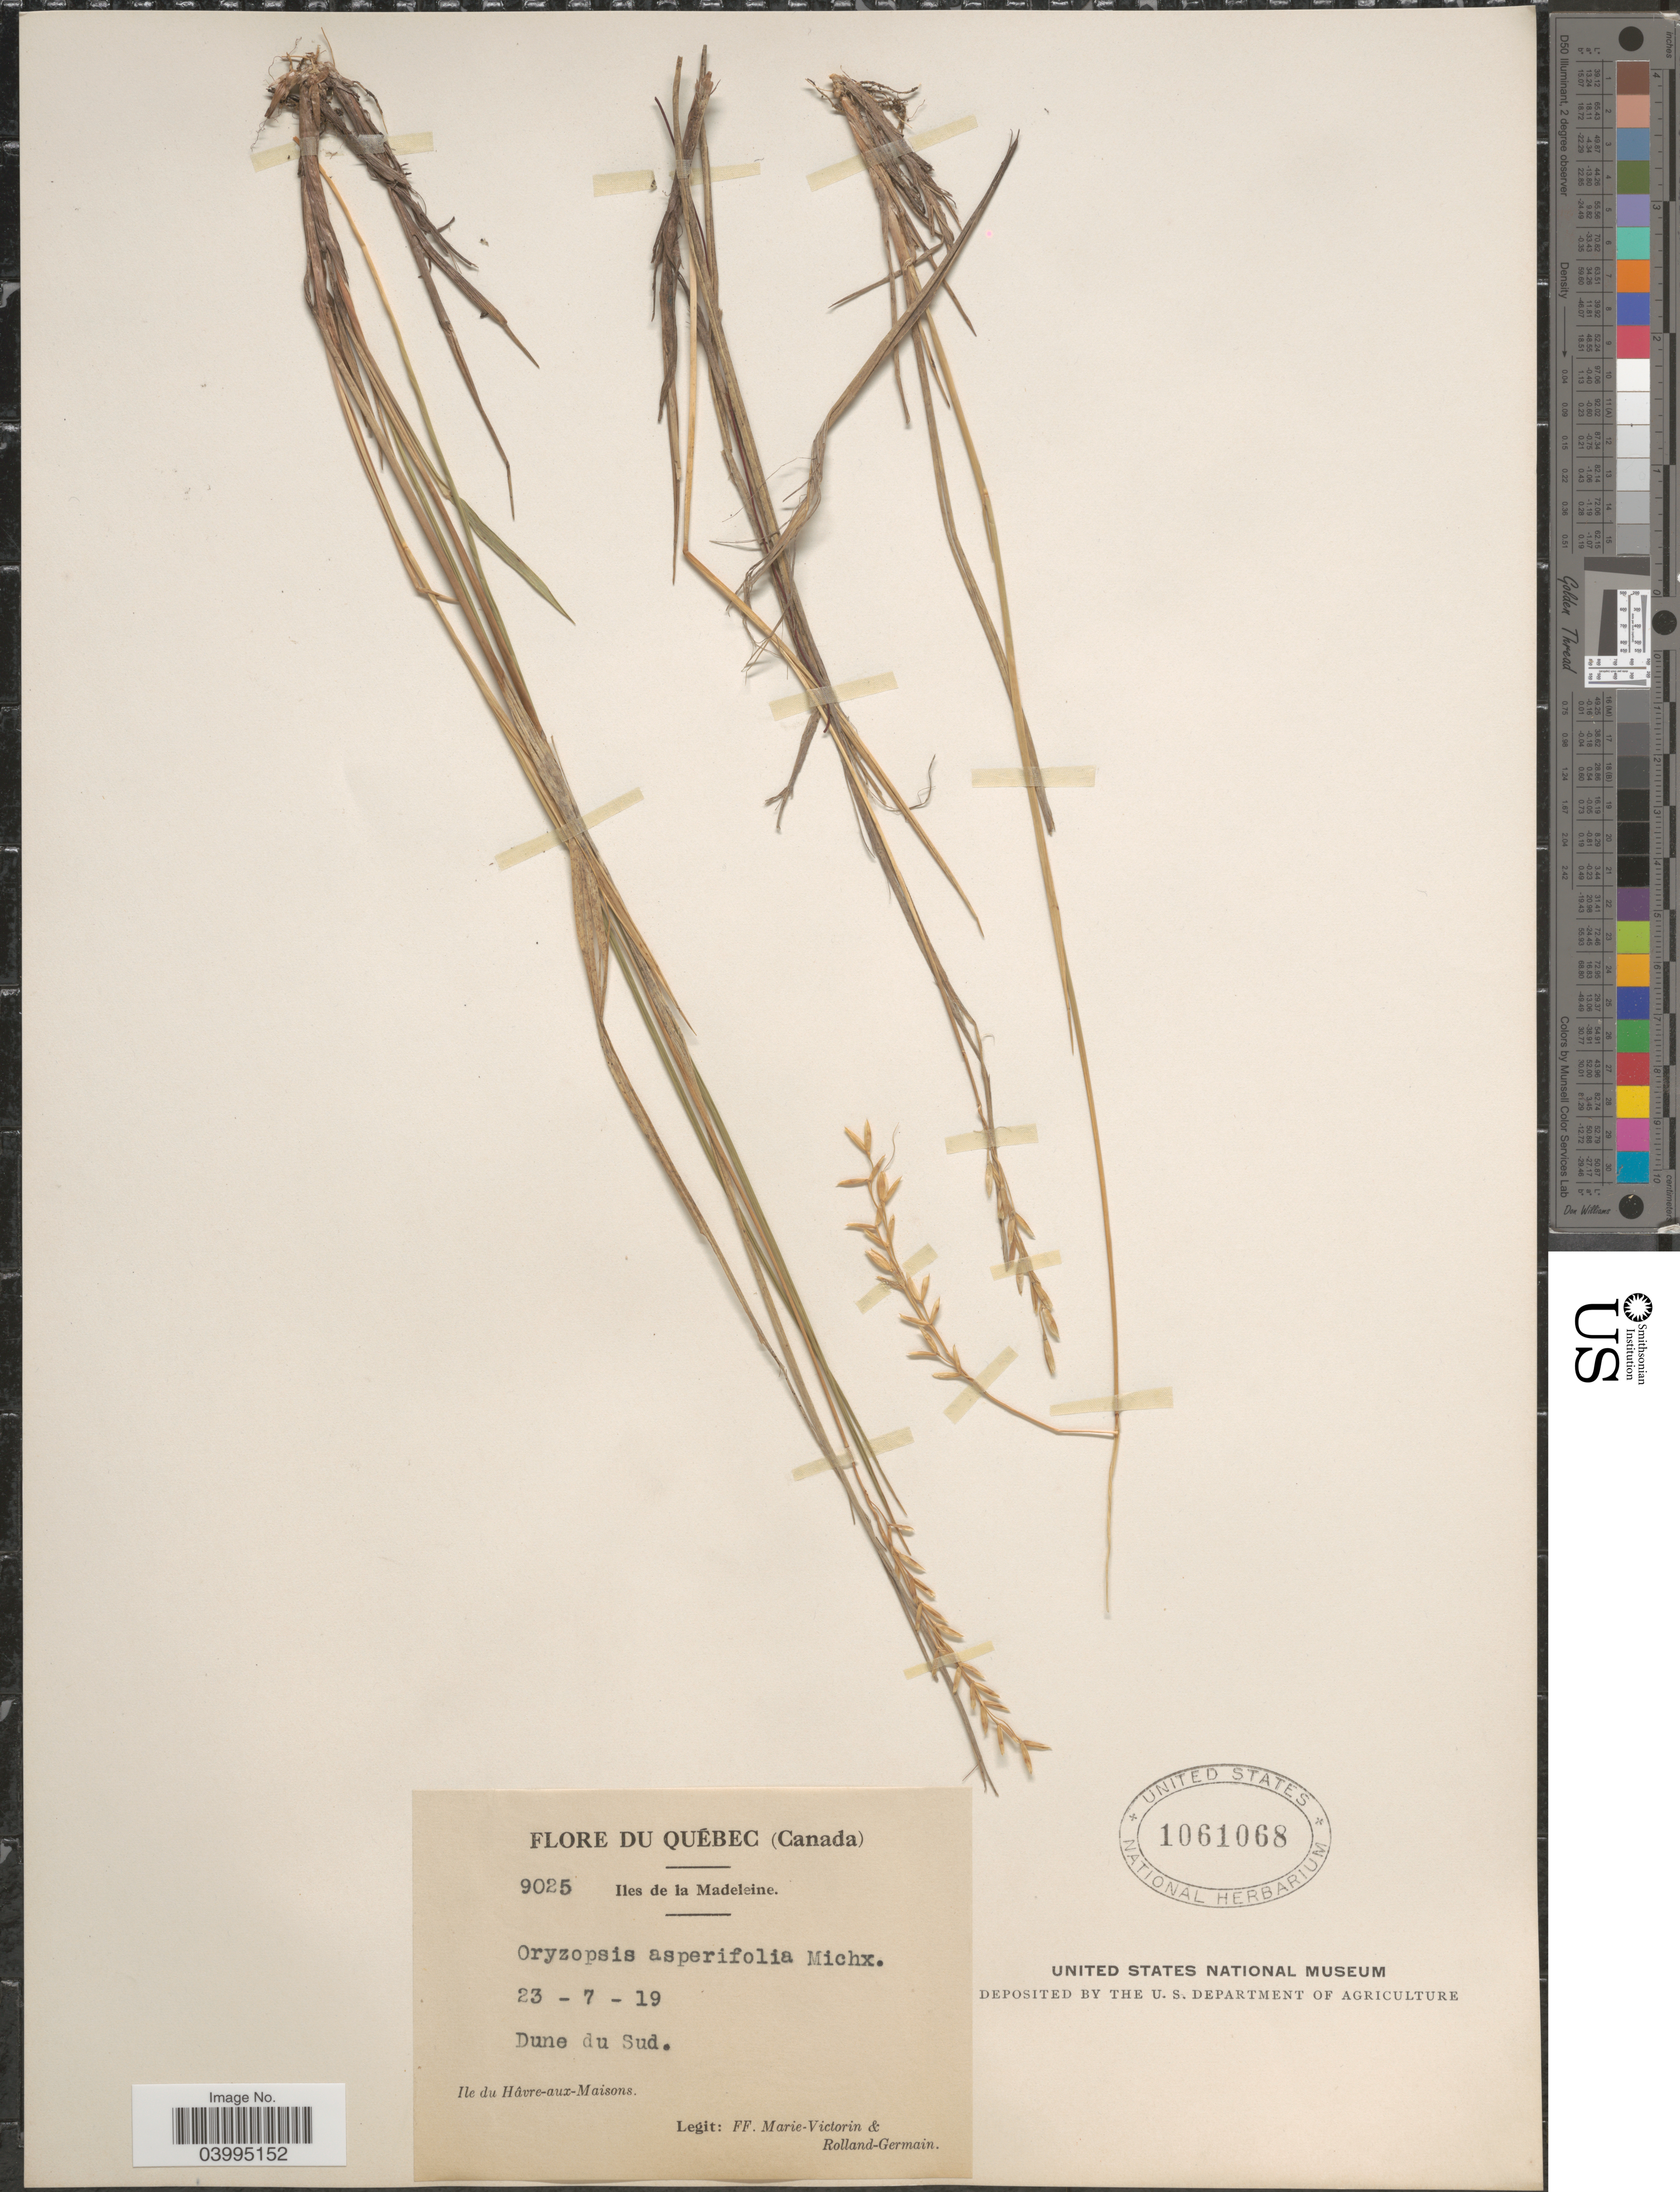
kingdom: Plantae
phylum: Tracheophyta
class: Liliopsida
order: Poales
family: Poaceae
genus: Oryzopsis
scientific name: Oryzopsis asperifolia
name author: Michx.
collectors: F. Marie-Victorin & Rolland-Germain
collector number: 9025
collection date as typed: Transcribed d/m/y: 23/7/19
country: Canada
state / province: Quebec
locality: Iles de la Madeleine. Dune du Sud. Ile du Hâvre-aux-Maisons.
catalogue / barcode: US 1061068